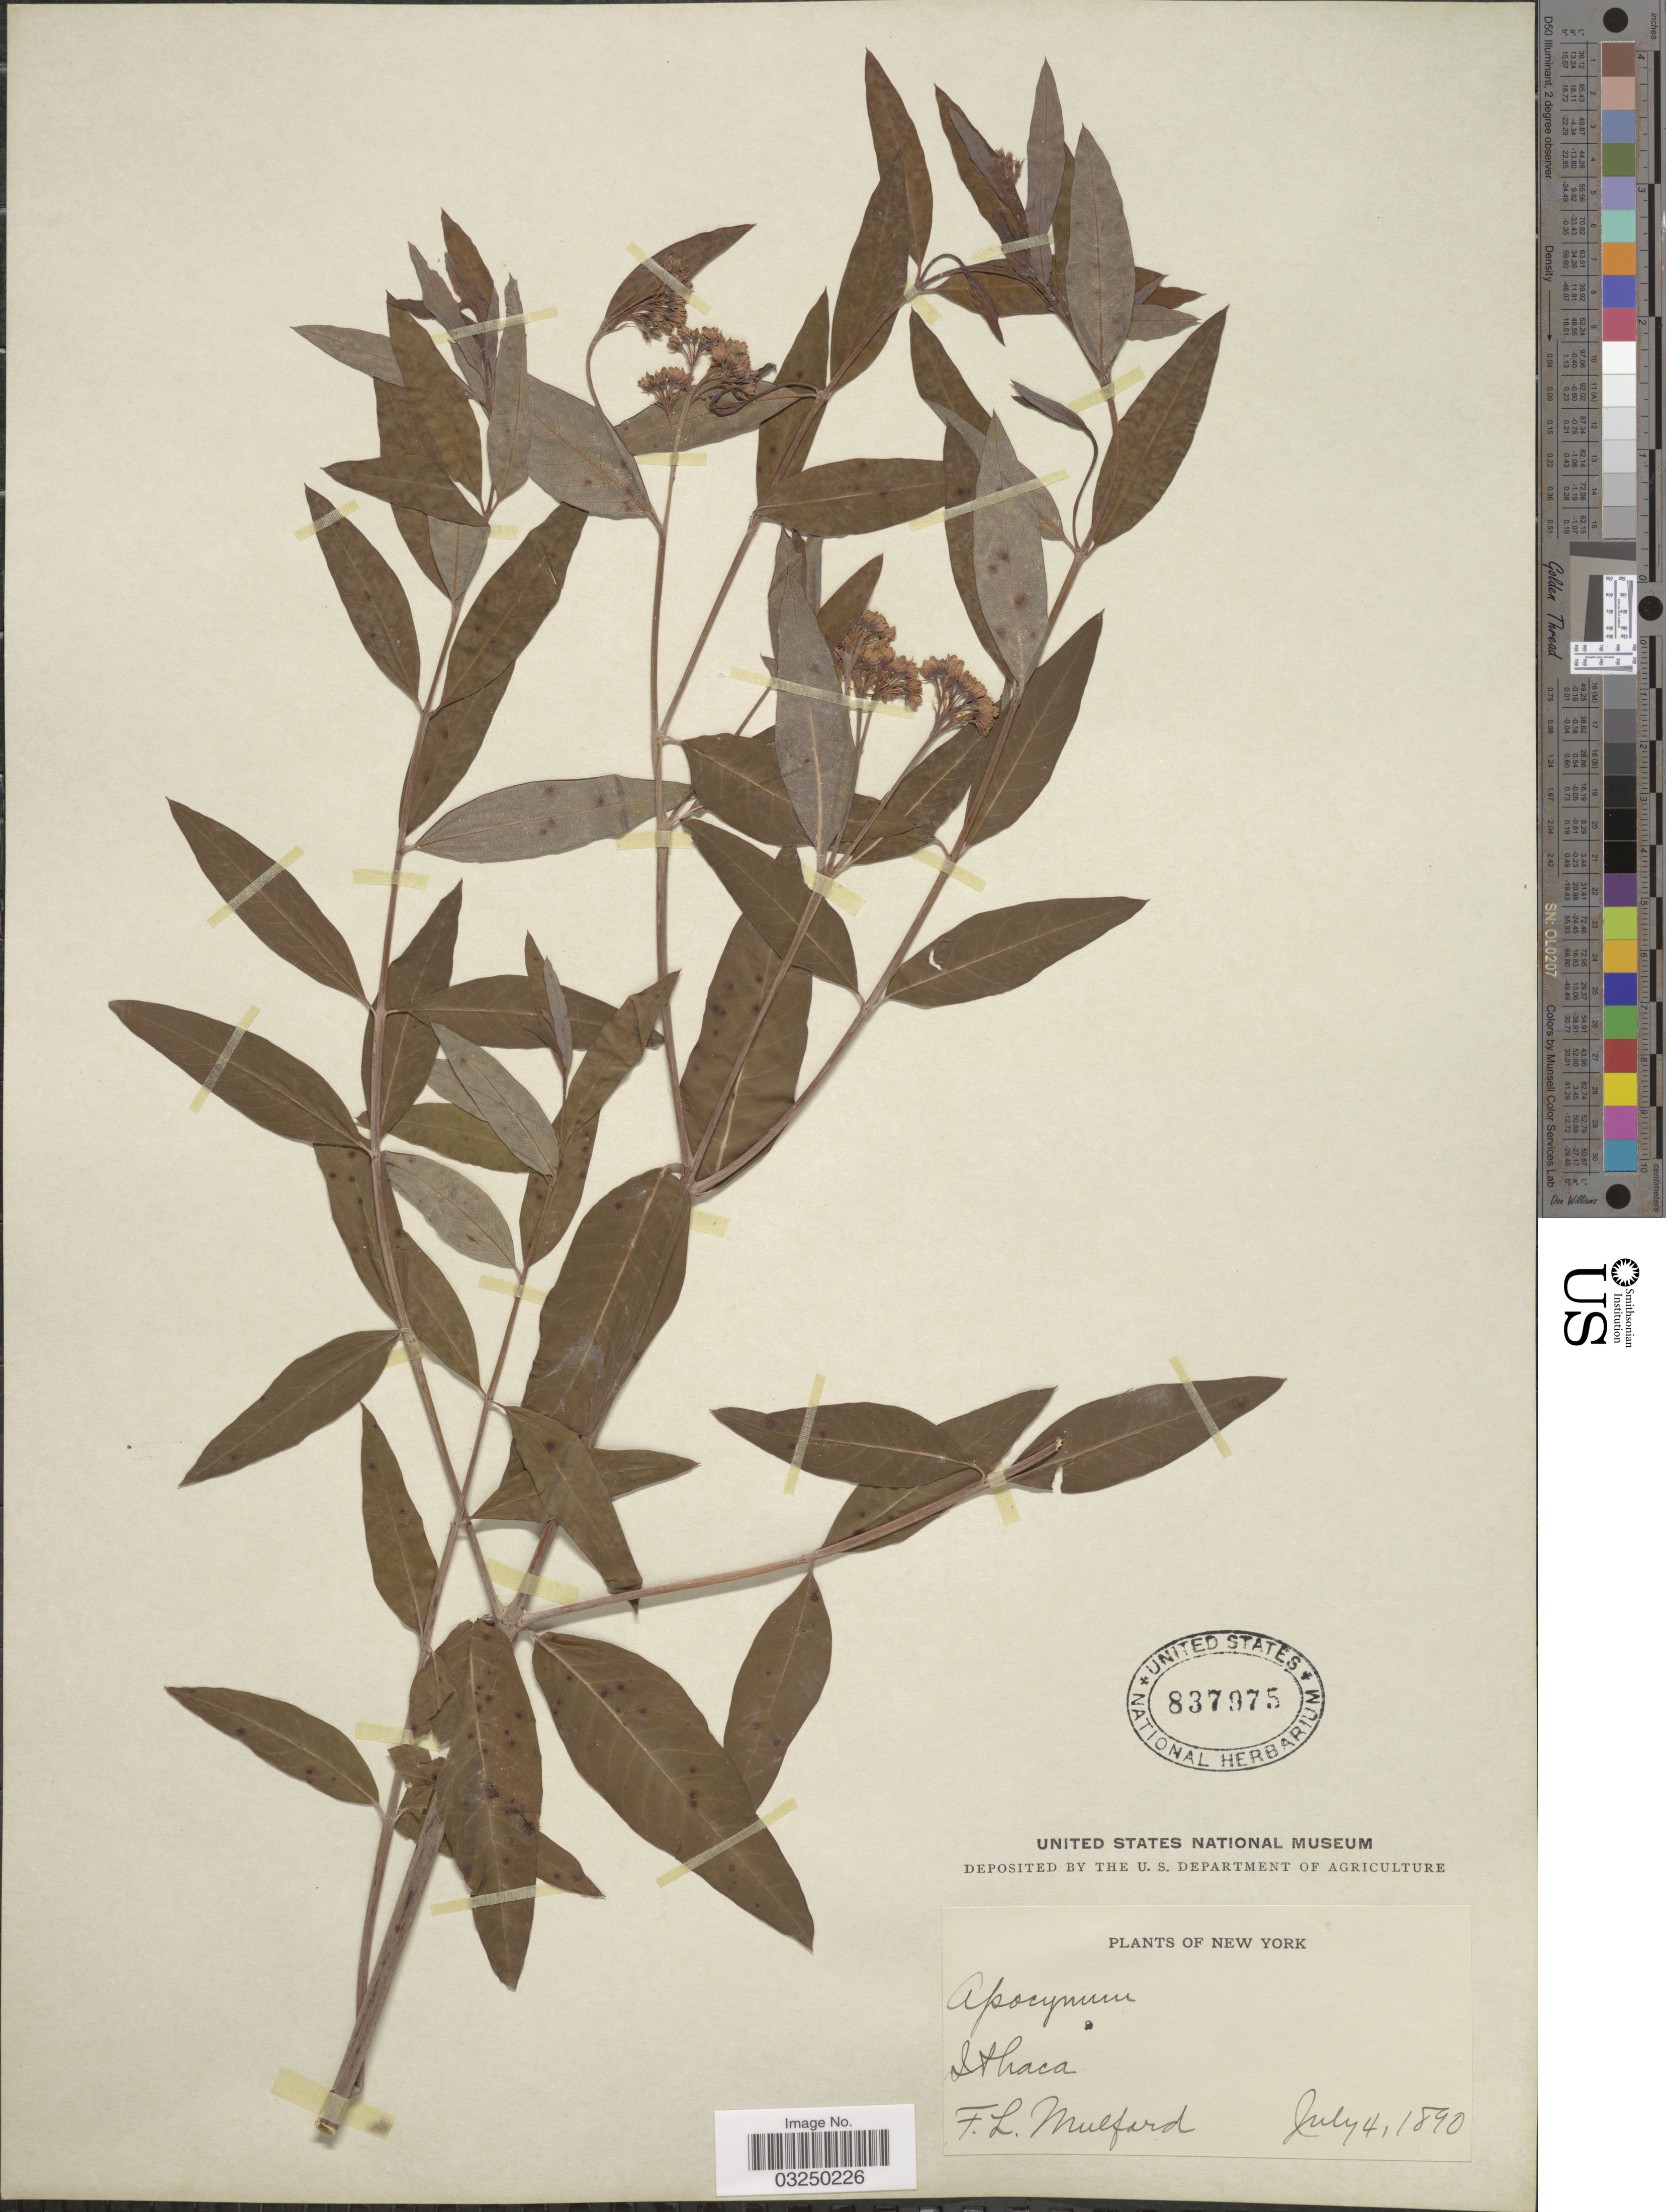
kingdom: Plantae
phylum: Tracheophyta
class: Magnoliopsida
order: Gentianales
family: Apocynaceae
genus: Apocynum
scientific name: Apocynum sp.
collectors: F. Mulford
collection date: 1890-07-04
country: United States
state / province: New York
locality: Ithaca.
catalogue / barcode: US 837975